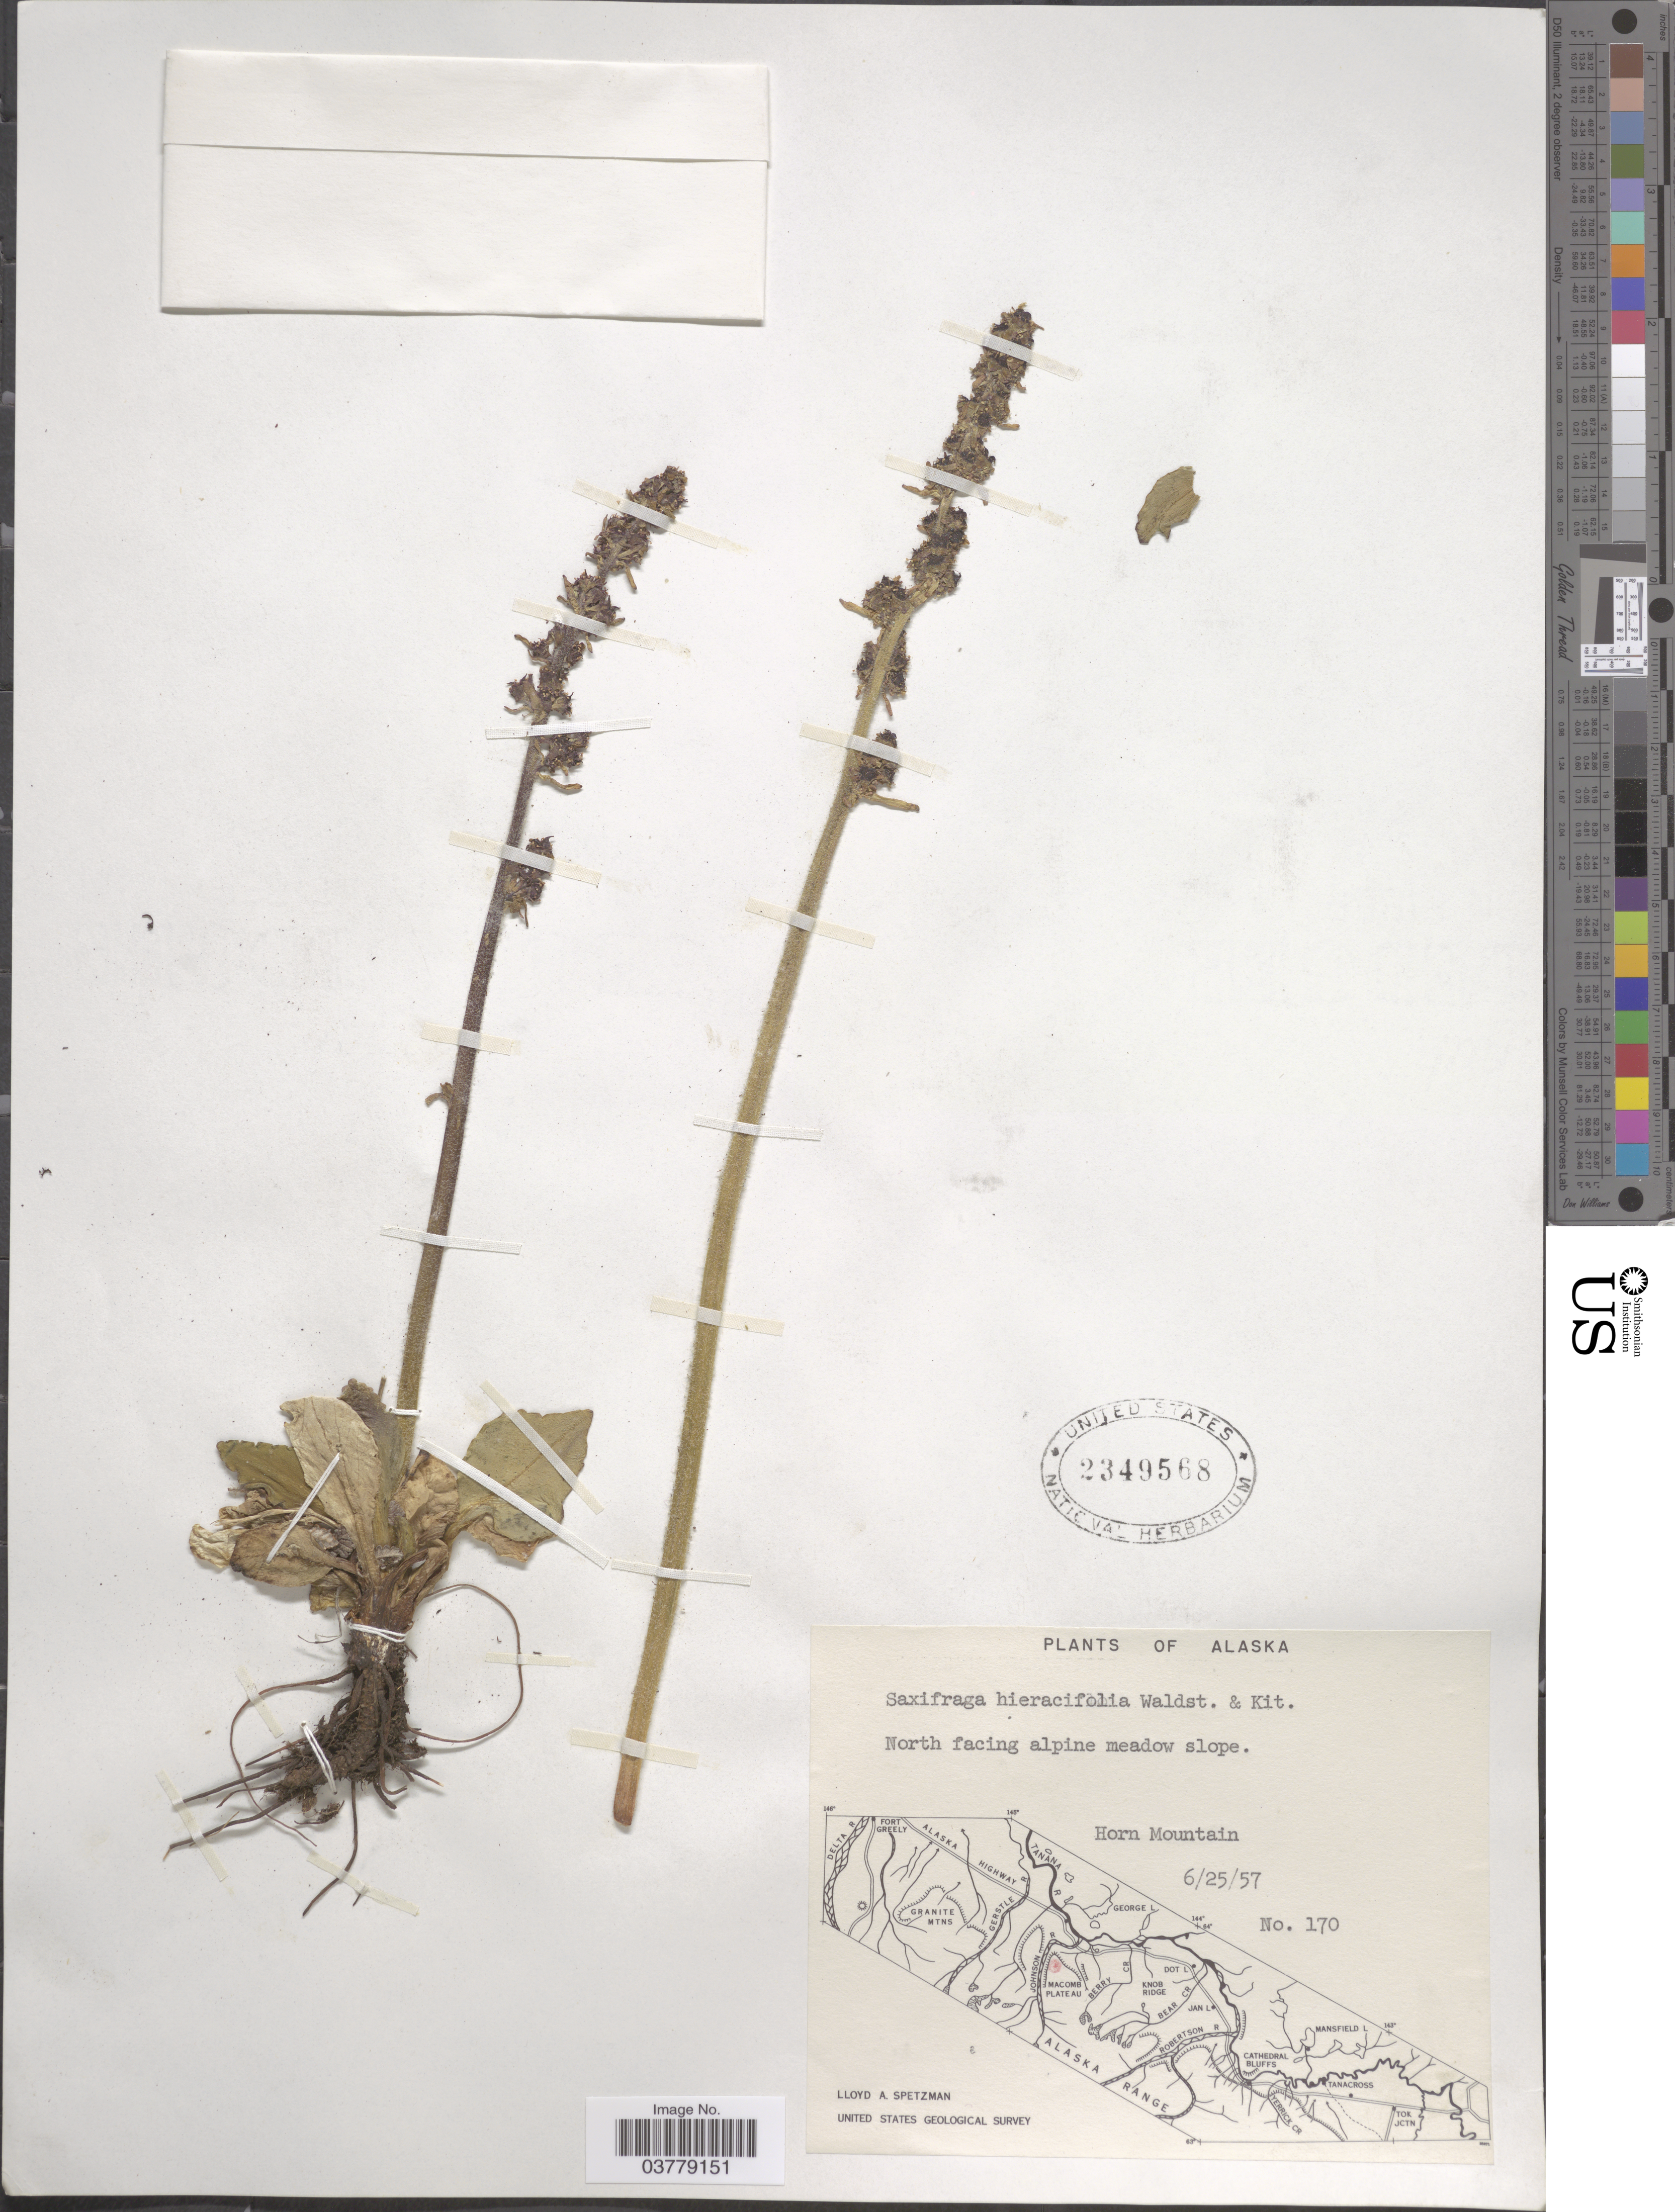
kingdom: Plantae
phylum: Tracheophyta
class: Magnoliopsida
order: Saxifragales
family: Saxifragaceae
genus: Micranthes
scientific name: Micranthes hieraciifolia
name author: (Waldst. & Kit. ex Willd.) Haw.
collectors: L. Spetzman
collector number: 170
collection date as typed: Transcribed d/m/y: 25/6/57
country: United States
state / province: Alaska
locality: North facing alpine meadow slope. Horn Mountain.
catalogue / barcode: US 2349568